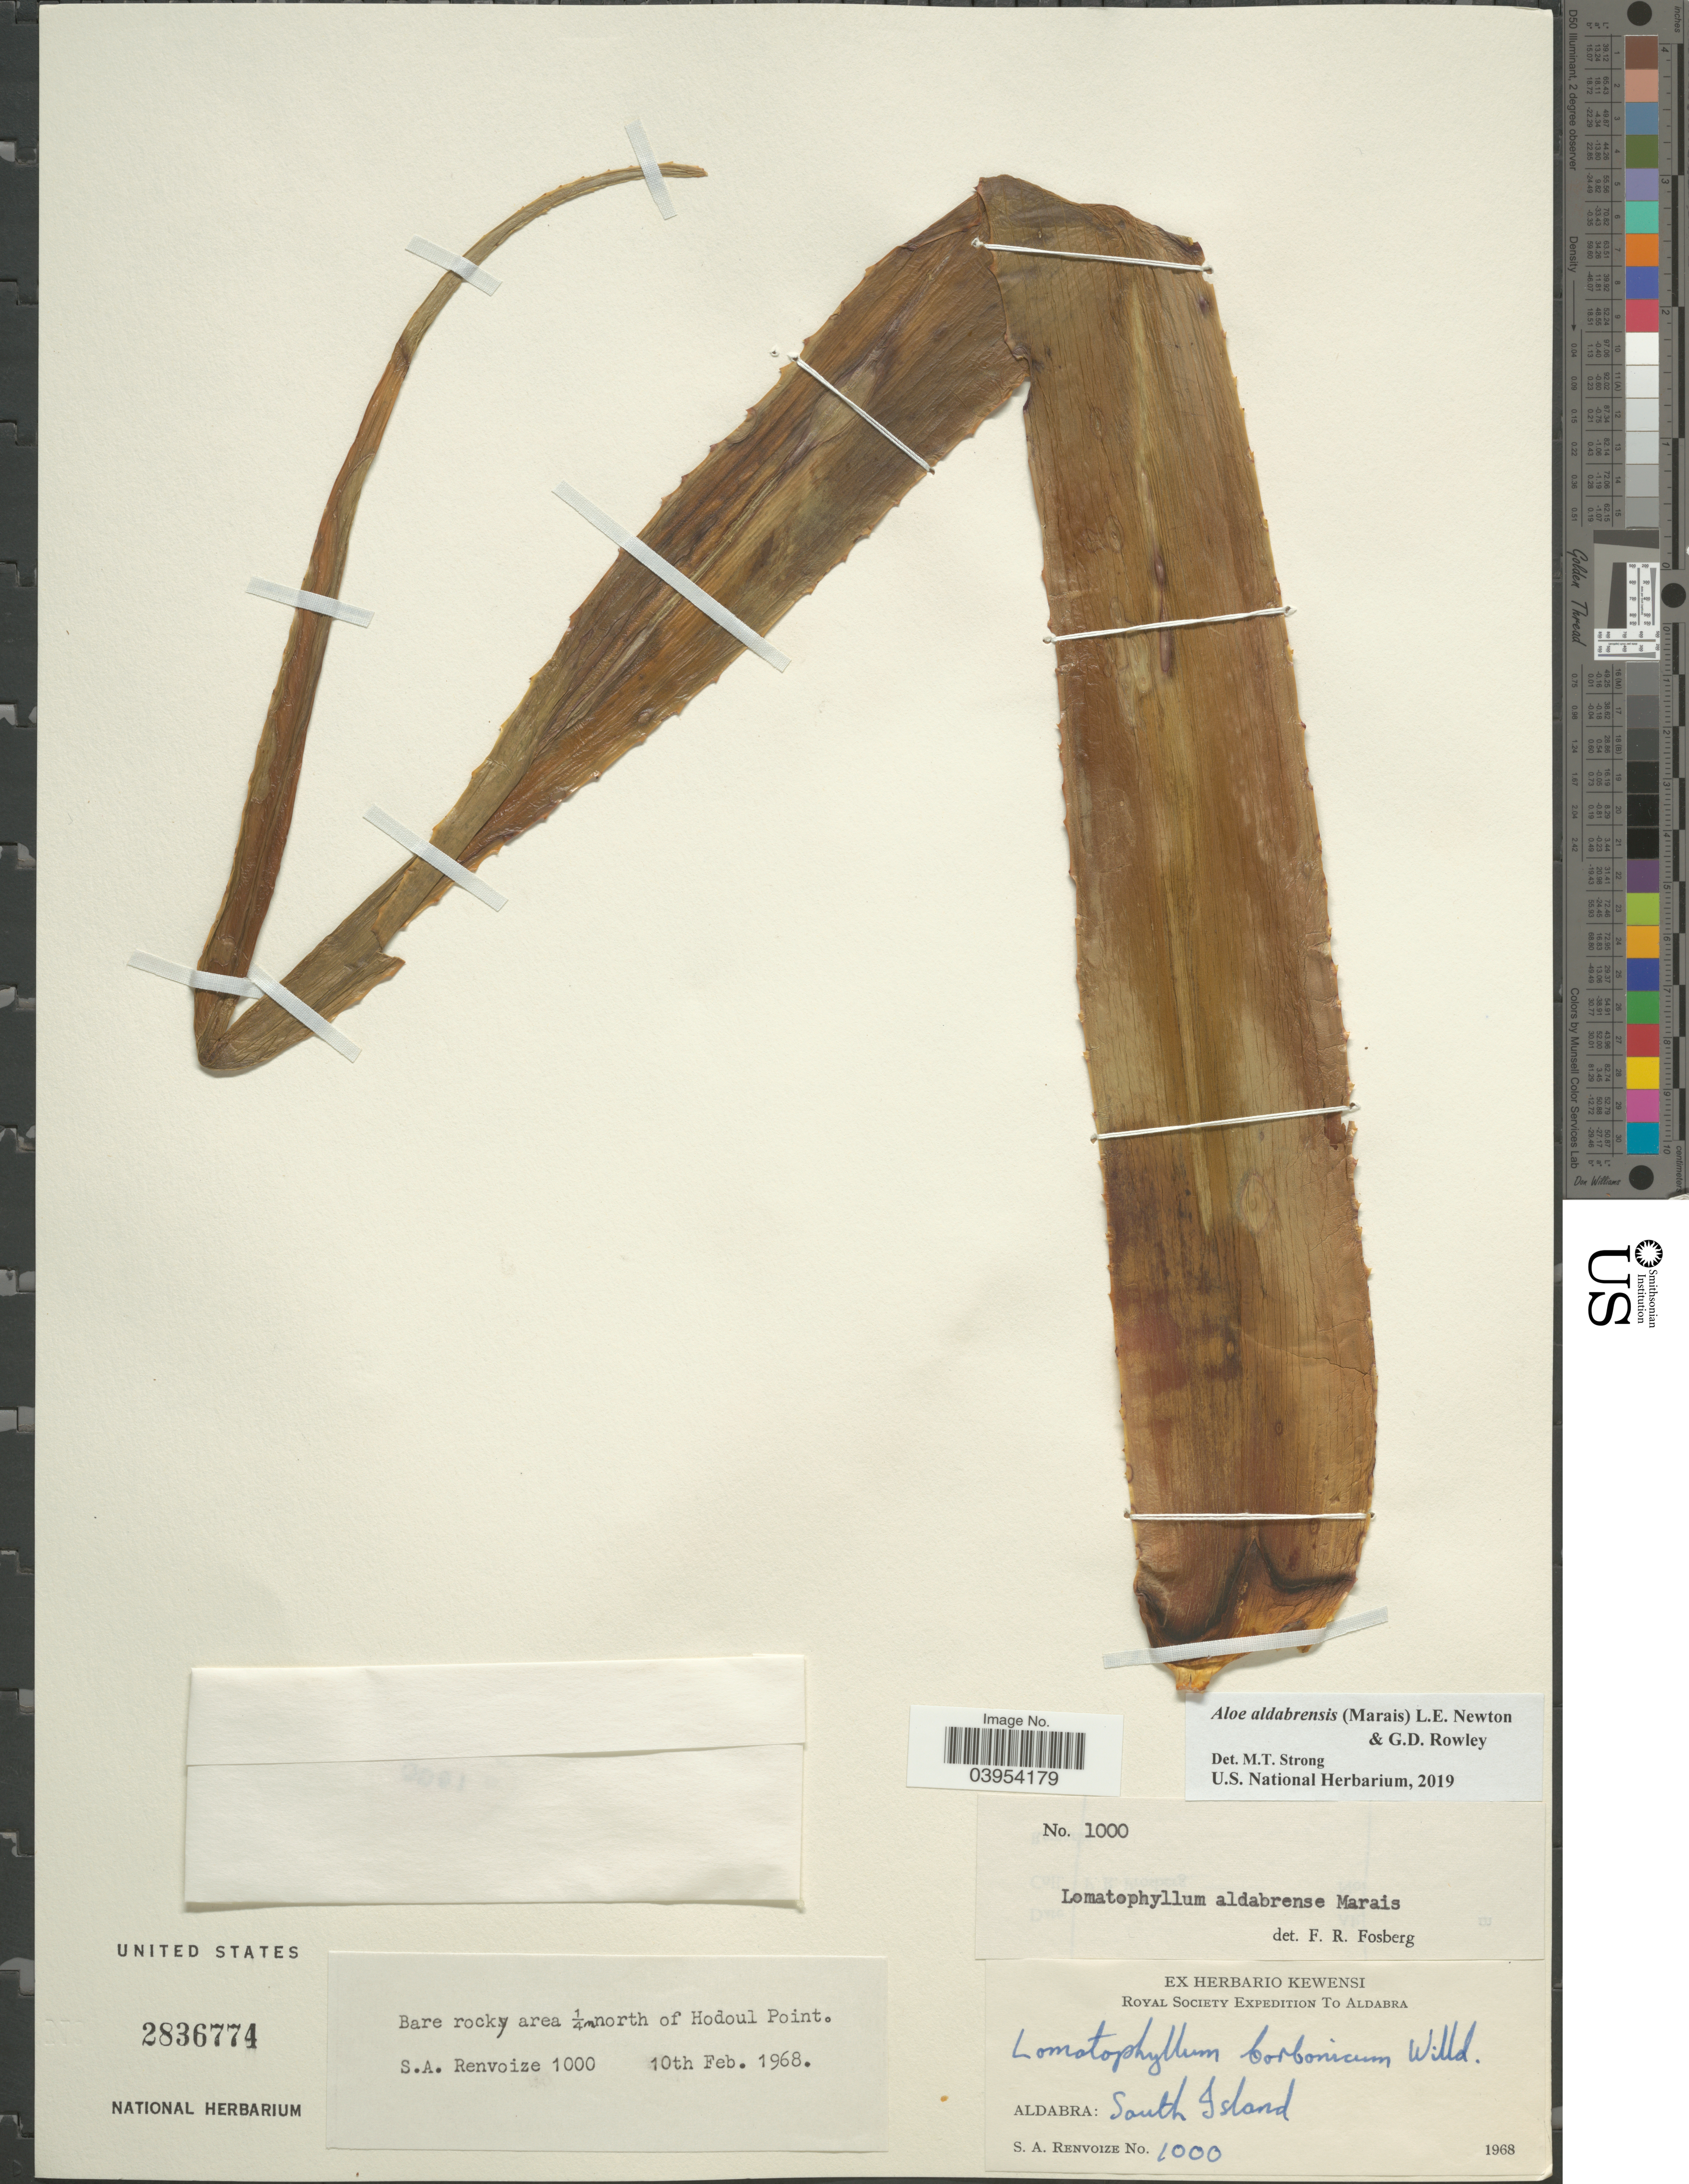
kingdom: Plantae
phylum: Tracheophyta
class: Liliopsida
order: Asparagales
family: Asphodelaceae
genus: Aloe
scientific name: Aloe aldabrensis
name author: (Marais) L. E. Newton & G.D. Rowley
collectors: S. A. Renvoize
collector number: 1000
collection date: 1968-02-10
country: Colombia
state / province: Caldas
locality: Aldabra. Aldabra: South Island. Bare rocky area ¼m north of Hodoul Point.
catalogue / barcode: US 2836774